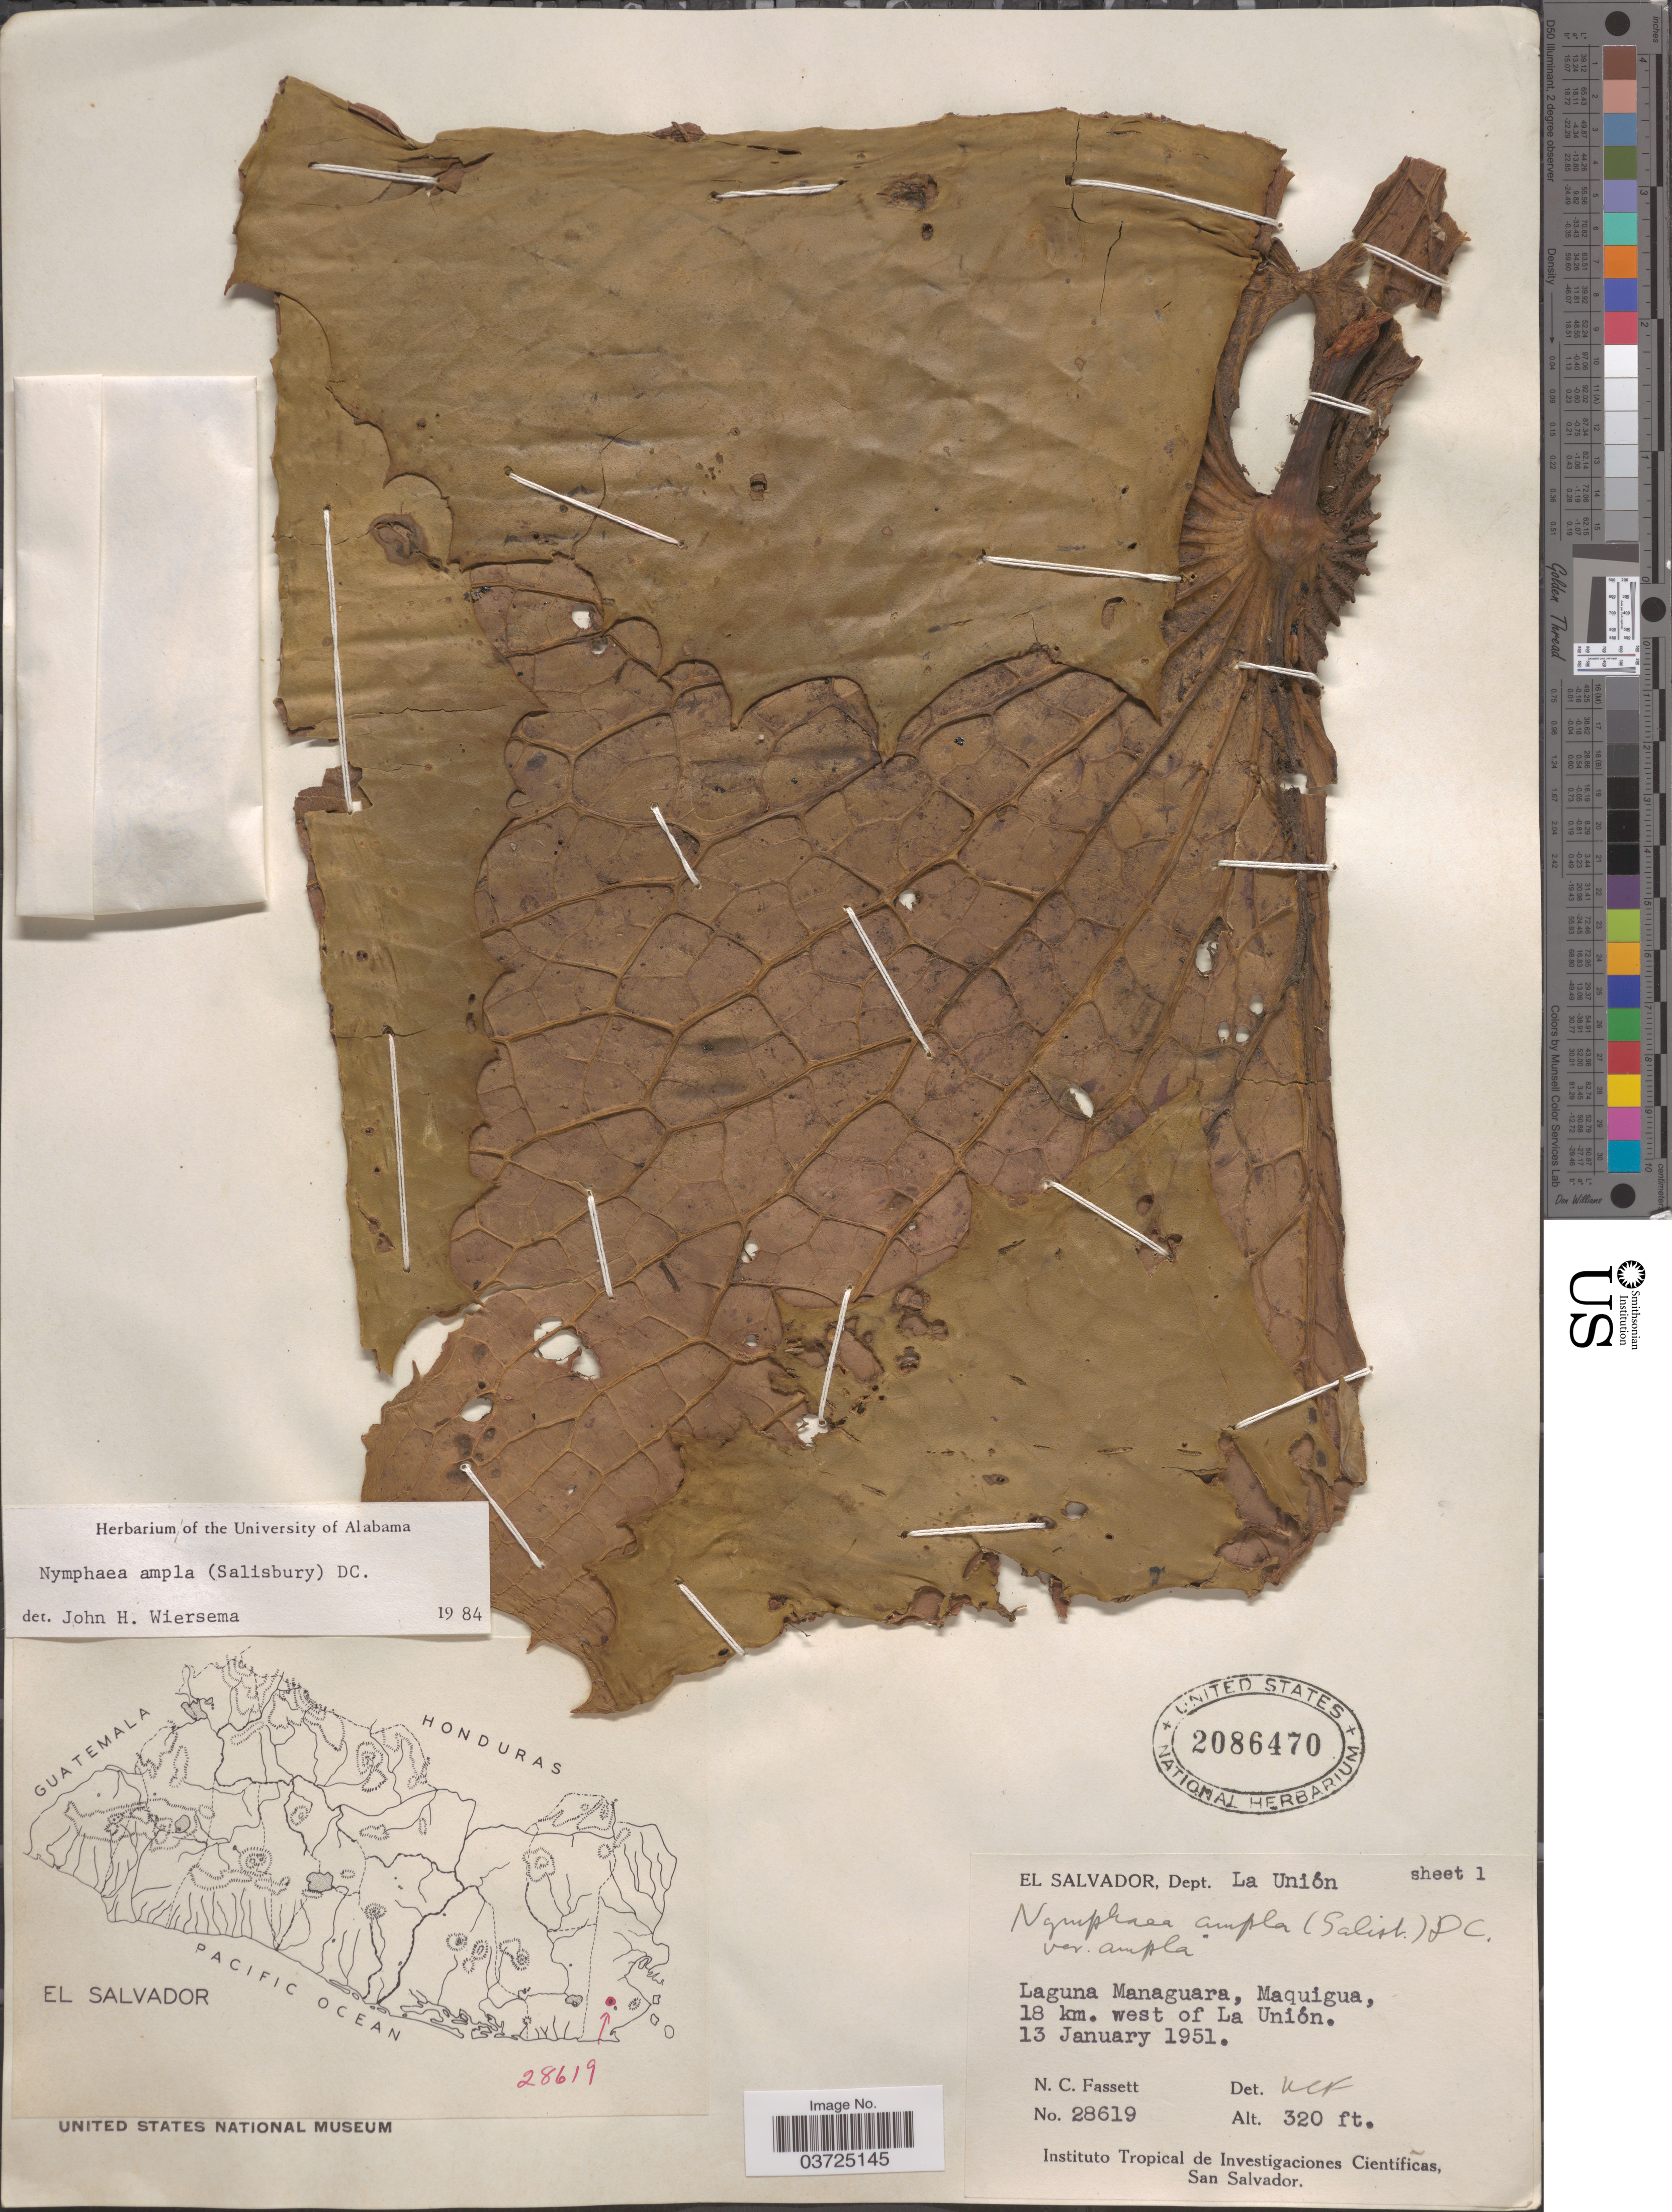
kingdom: Plantae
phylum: Tracheophyta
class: Magnoliopsida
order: Nymphaeales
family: Nymphaeaceae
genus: Nymphaea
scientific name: Nymphaea ampla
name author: (Salisb.) DC.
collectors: N. C. Fassett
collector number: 28619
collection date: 1951-01-13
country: El Salvador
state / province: La Union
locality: Dept. La Unión. Laguna Managuara, Maquigua, 18 km. west of La Unión.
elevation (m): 98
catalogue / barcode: US 2086470